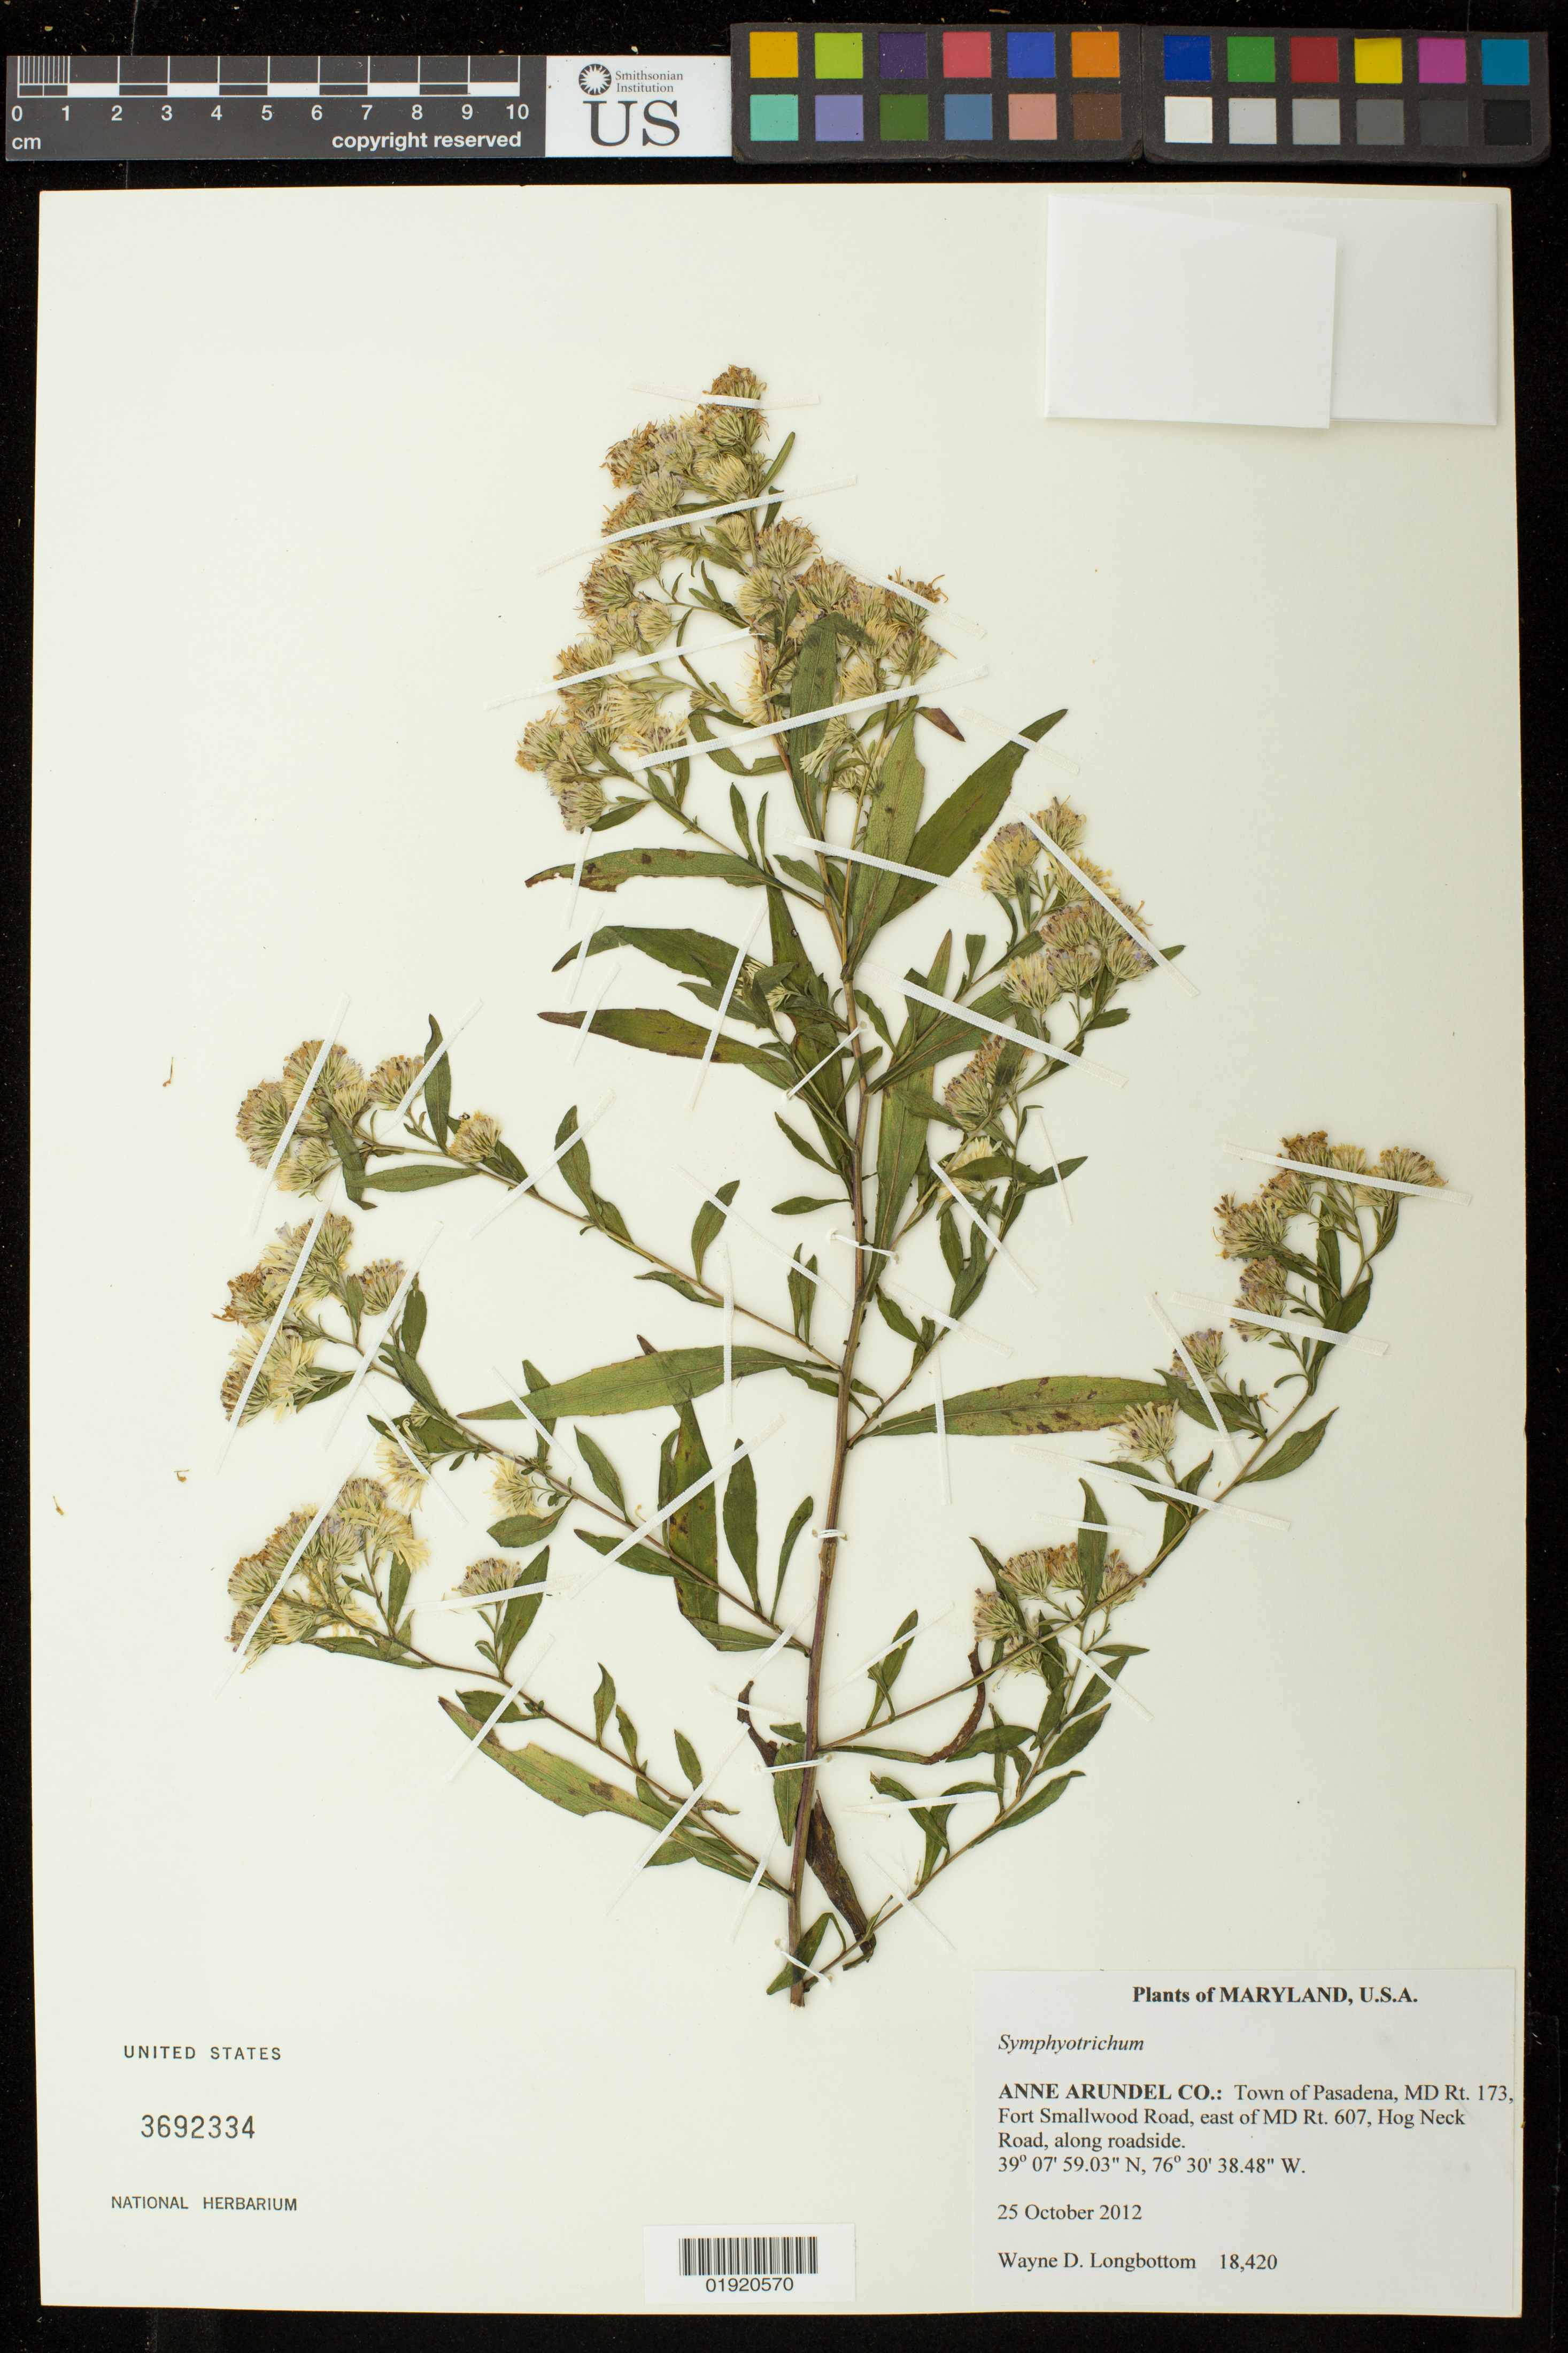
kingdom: Plantae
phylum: Tracheophyta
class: Magnoliopsida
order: Asterales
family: Asteraceae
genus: Symphyotrichum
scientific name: Symphyotrichum sp.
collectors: W. D. Longbottom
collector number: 18420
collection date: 2012-10-25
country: United States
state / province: Maryland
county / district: Anne Arundel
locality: Maryland. Anne Arundel Co.: Town of Pasadena.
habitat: MD Rt. 173, Fort Smallwood Road, east of MD Rt. 607, Hog Neck Road, along roadside.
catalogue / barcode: US 3692334